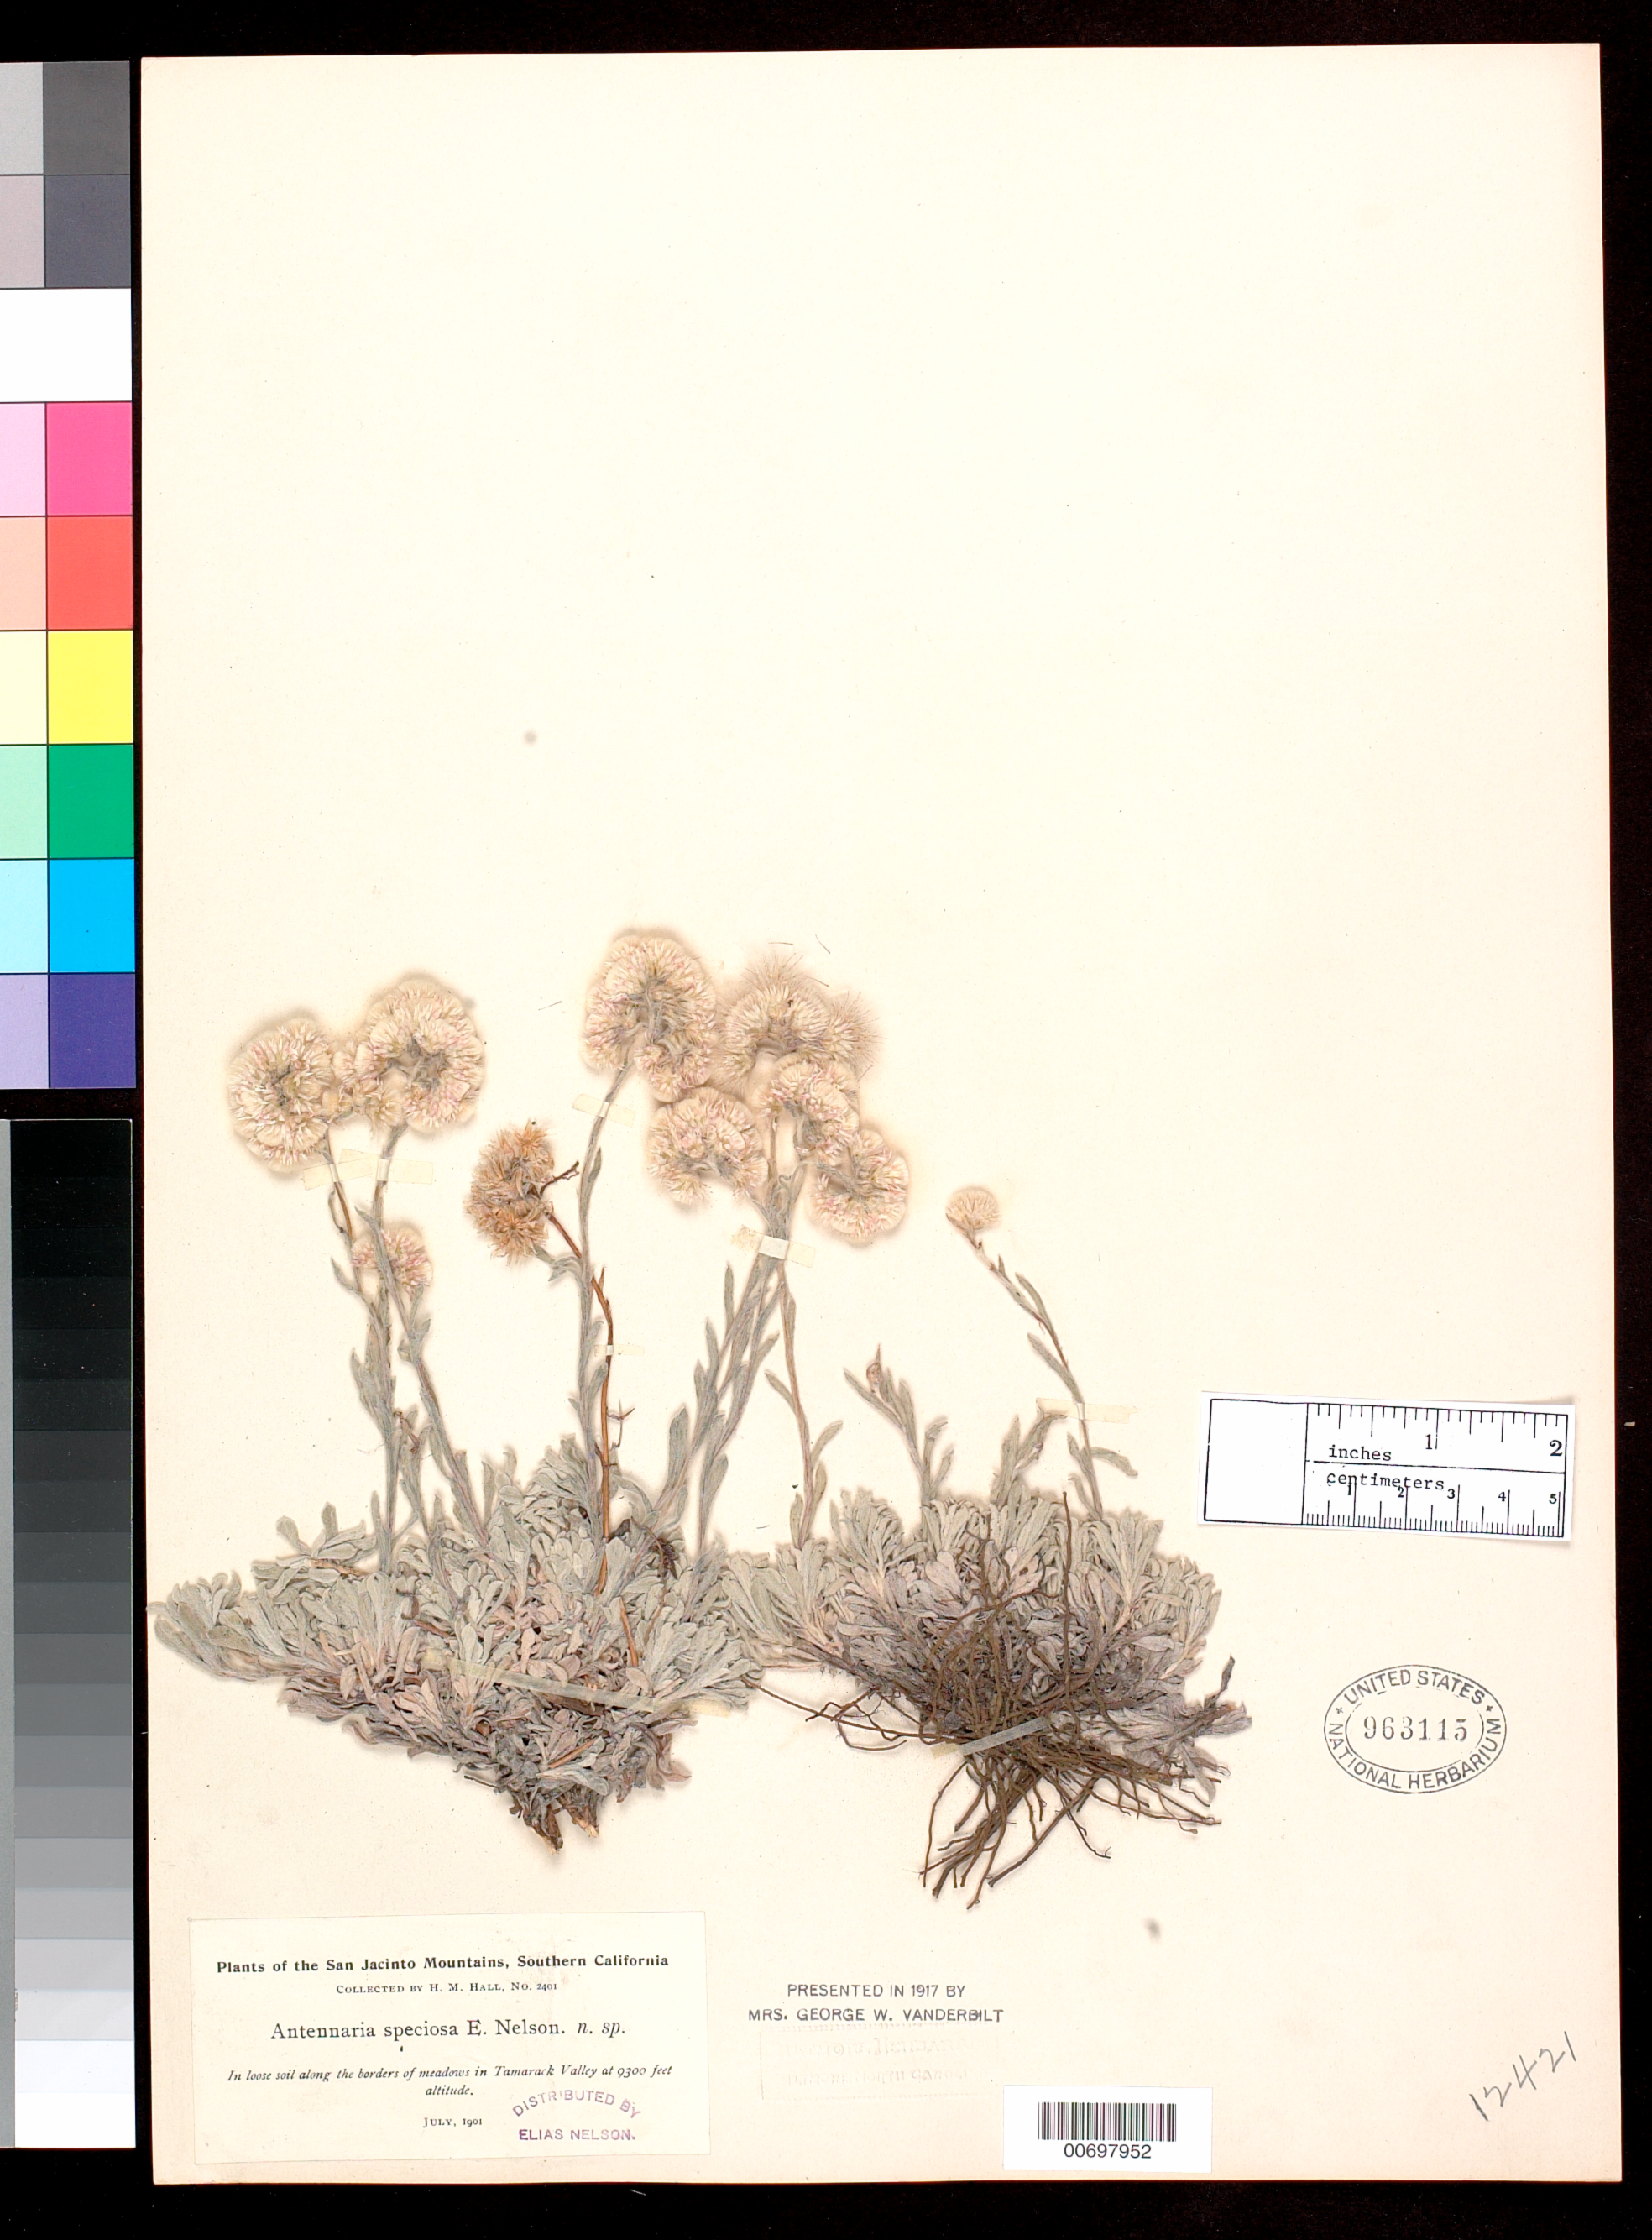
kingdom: Plantae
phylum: Tracheophyta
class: Magnoliopsida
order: Asterales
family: Asteraceae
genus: Antennaria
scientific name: Antennaria speciosa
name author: E.E. Nelson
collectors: H. M. Hall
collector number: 2401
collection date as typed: Jul 1901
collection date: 1901-07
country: United States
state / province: California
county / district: Riverside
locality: San Jacinto Mts. In loose soil along the borders of meadows in Tamarack Valley.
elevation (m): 2835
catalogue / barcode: US 963115